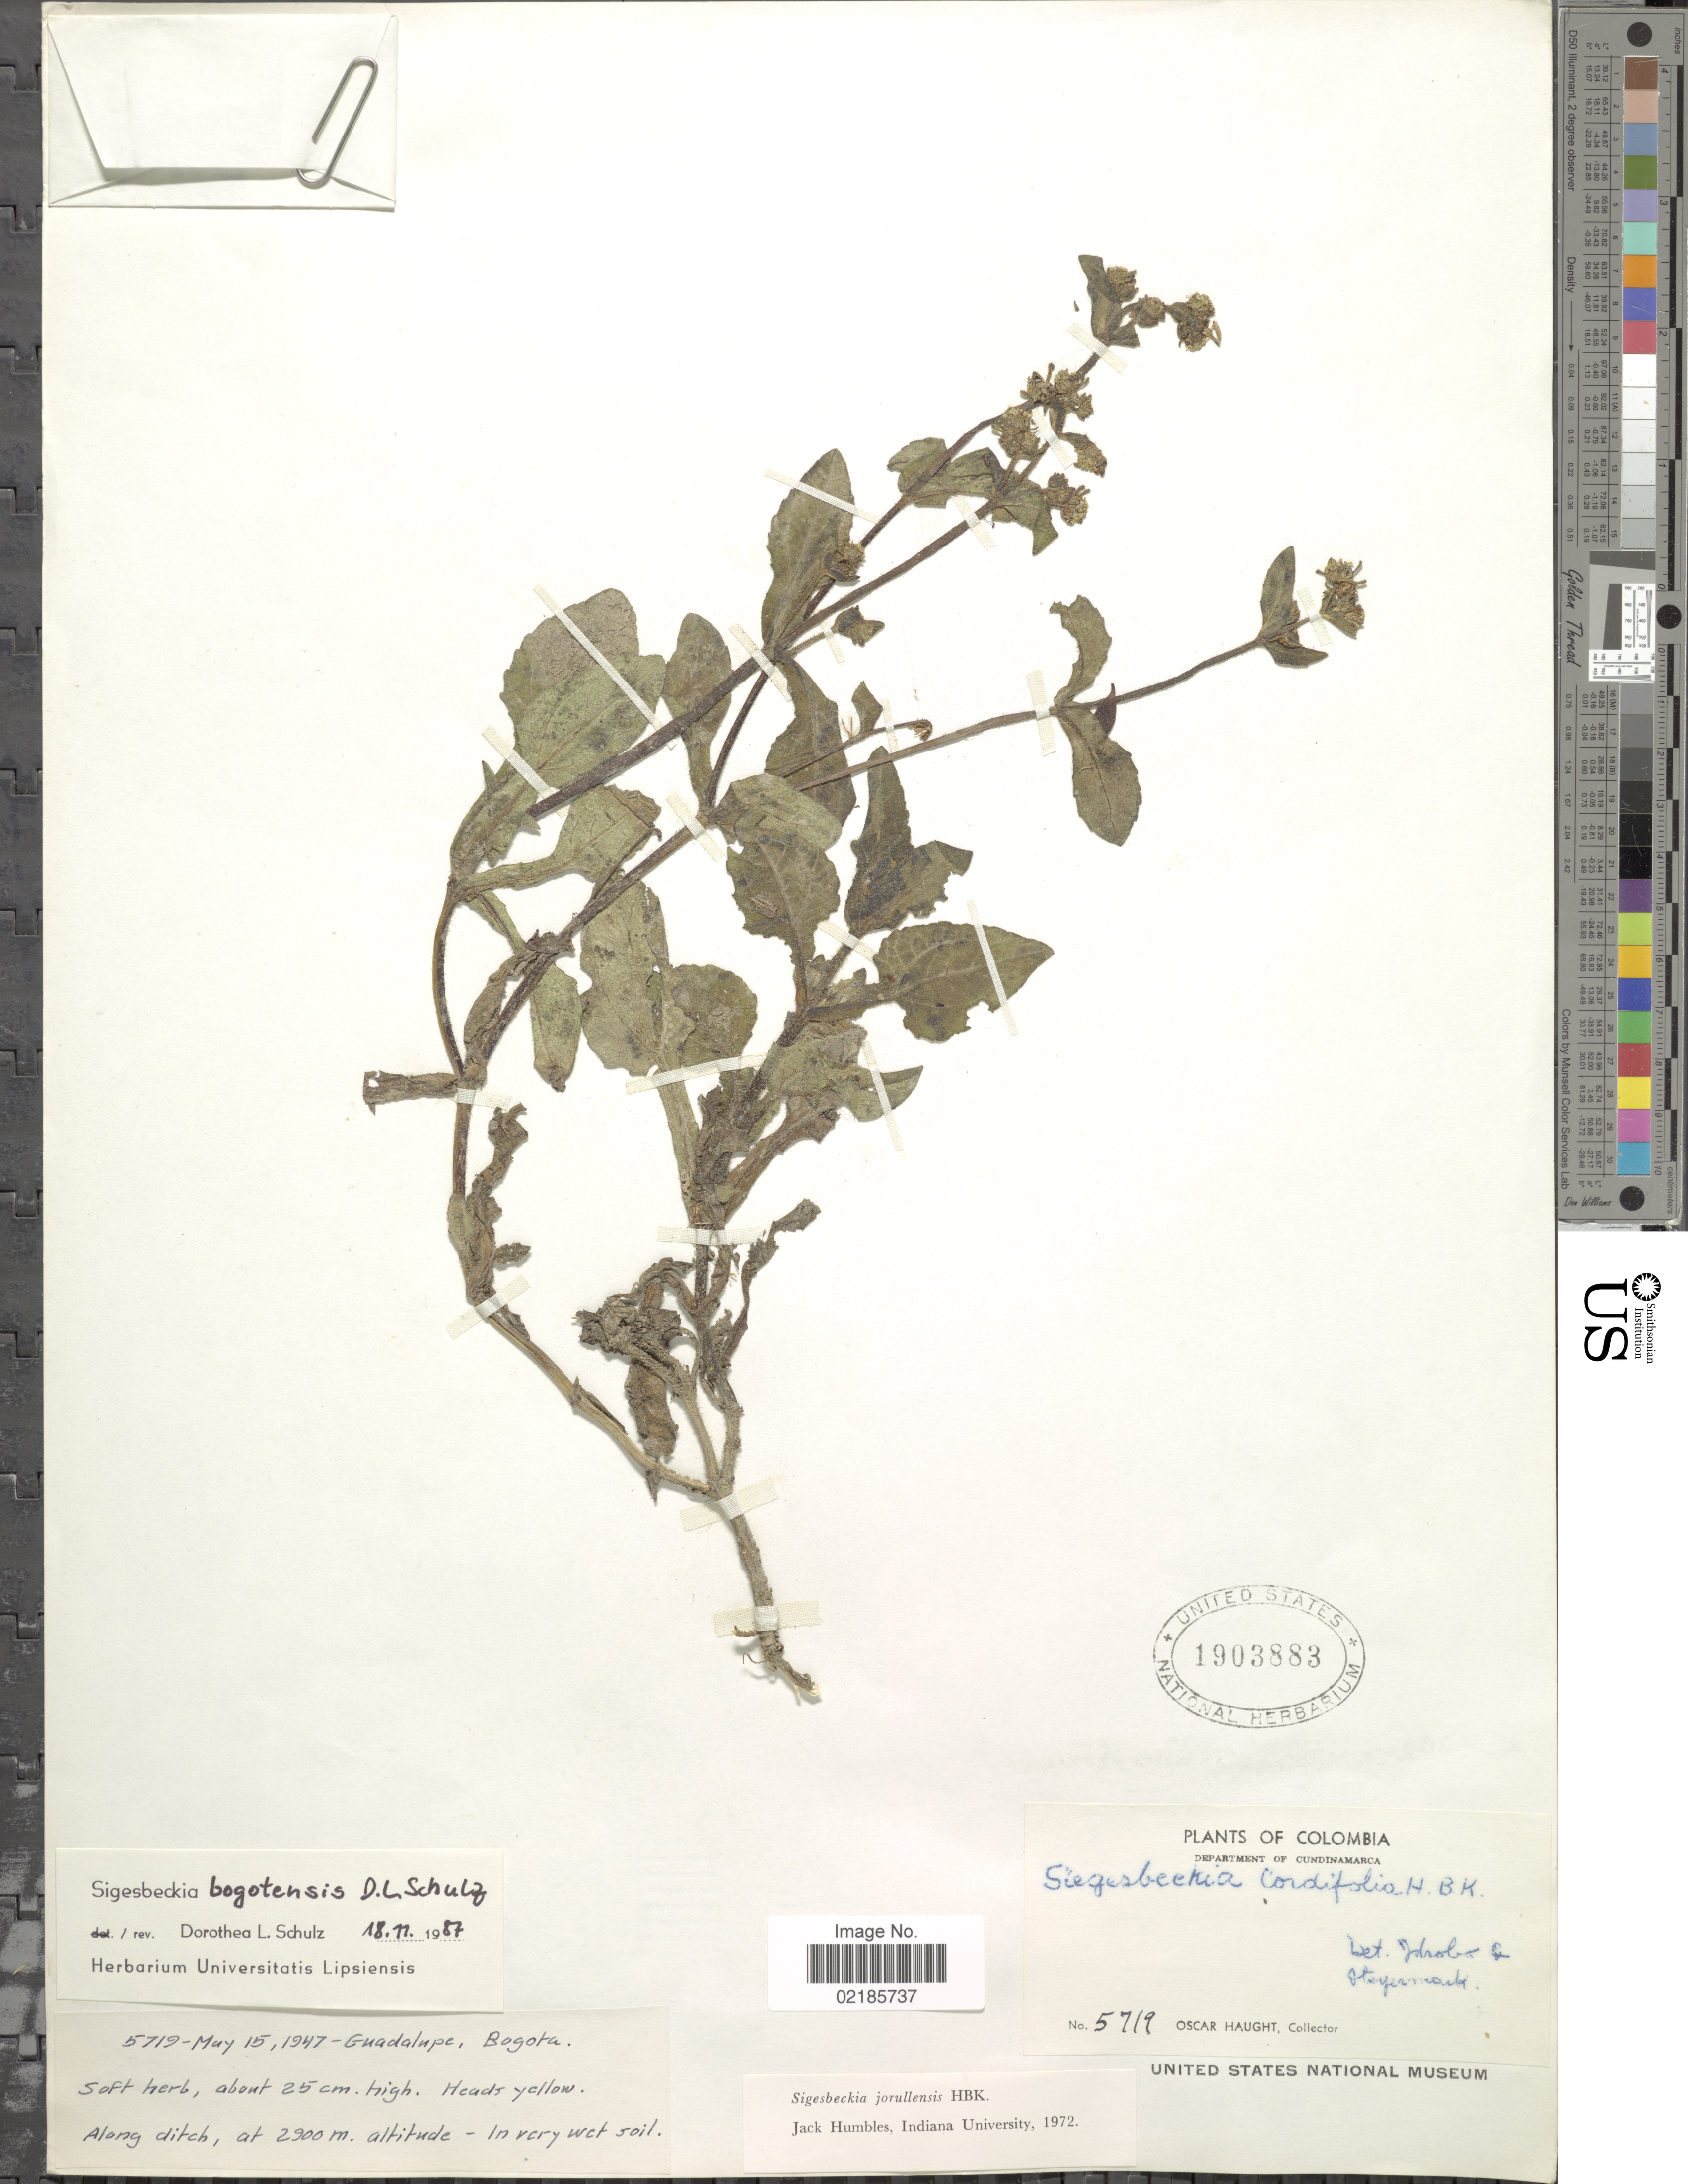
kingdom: Plantae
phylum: Tracheophyta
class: Magnoliopsida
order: Asterales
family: Asteraceae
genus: Sigesbeckia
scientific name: Sigesbeckia jorullensis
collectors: O. L. Haught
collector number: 5719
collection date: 1947-05-15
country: Colombia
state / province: Cundinamarca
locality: Gudalupe, Bogota, along ditch, in very wet soil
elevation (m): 2900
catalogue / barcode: US 1903883